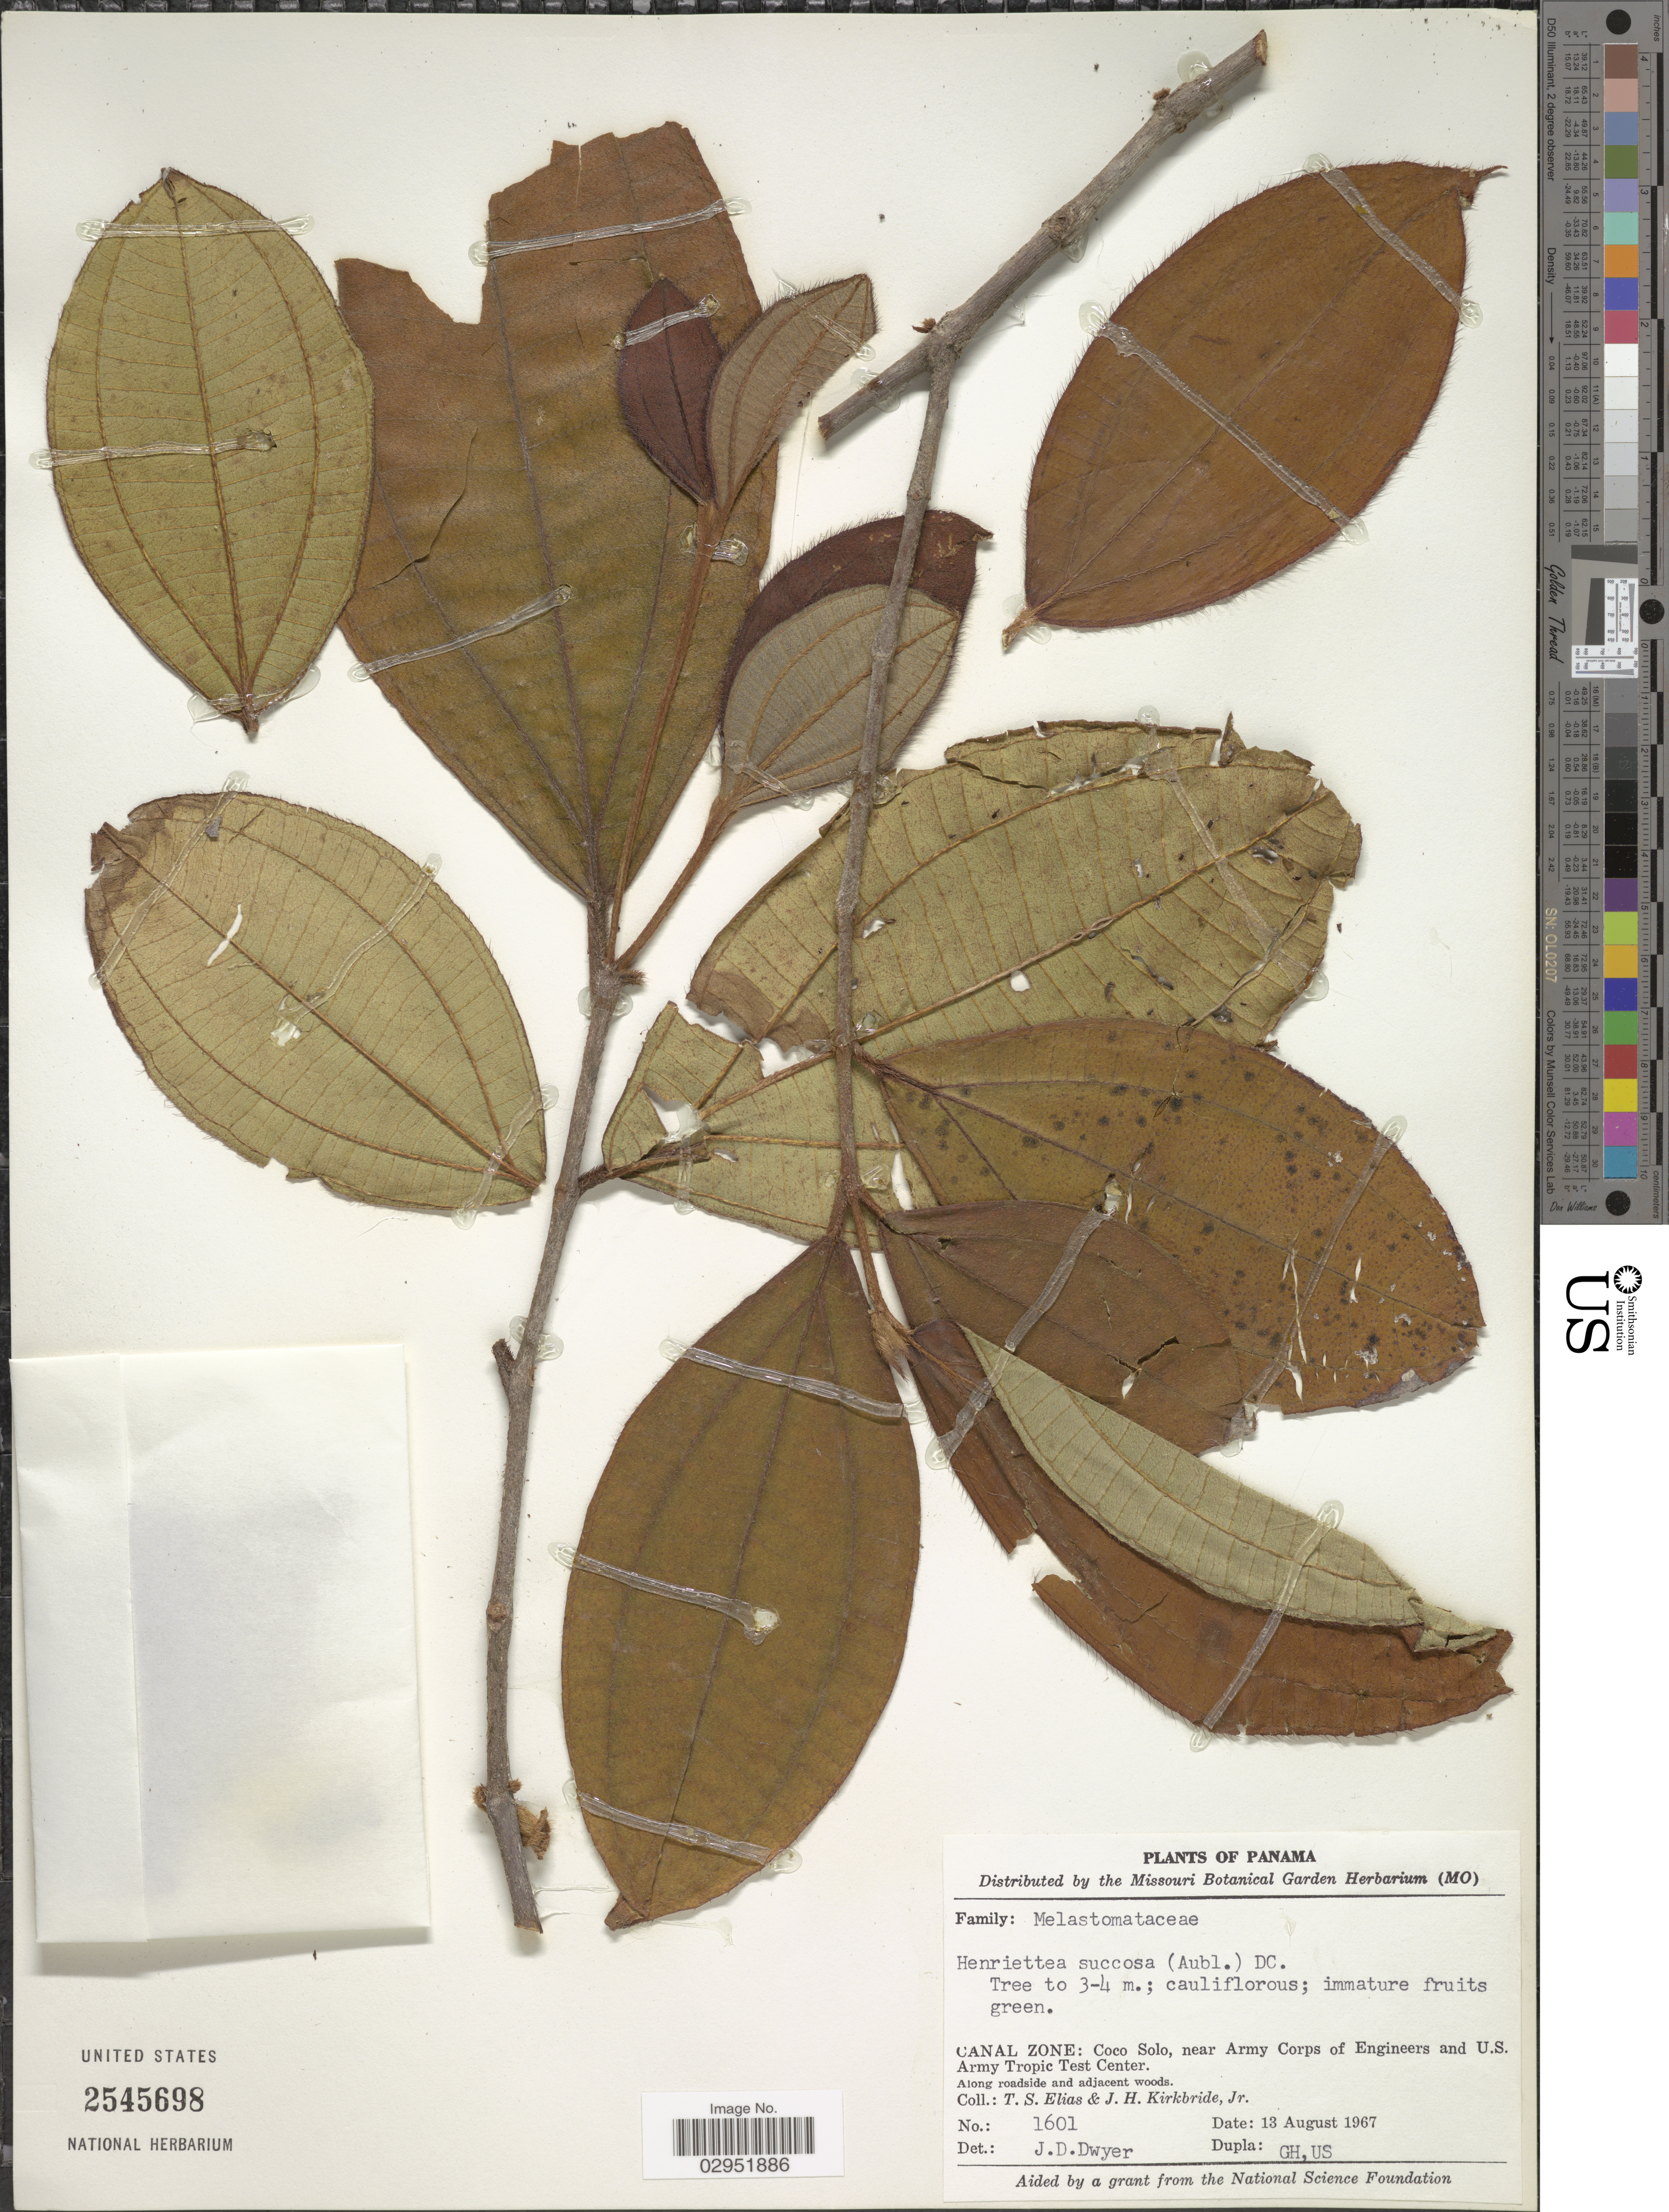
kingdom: Plantae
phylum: Tracheophyta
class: Magnoliopsida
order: Myrtales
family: Melastomataceae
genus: Henriettea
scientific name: Henriettea succosa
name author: (Aubl.) DC.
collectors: T. S. Elias & J. H. Kirkbride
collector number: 1601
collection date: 1967-08-13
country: Panama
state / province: Colón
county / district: Canal Zone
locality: Canal Zone: Coco Solo, near Army Corps of Engineers and U.S. Army Tropic Test Center.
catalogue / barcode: US 2545698